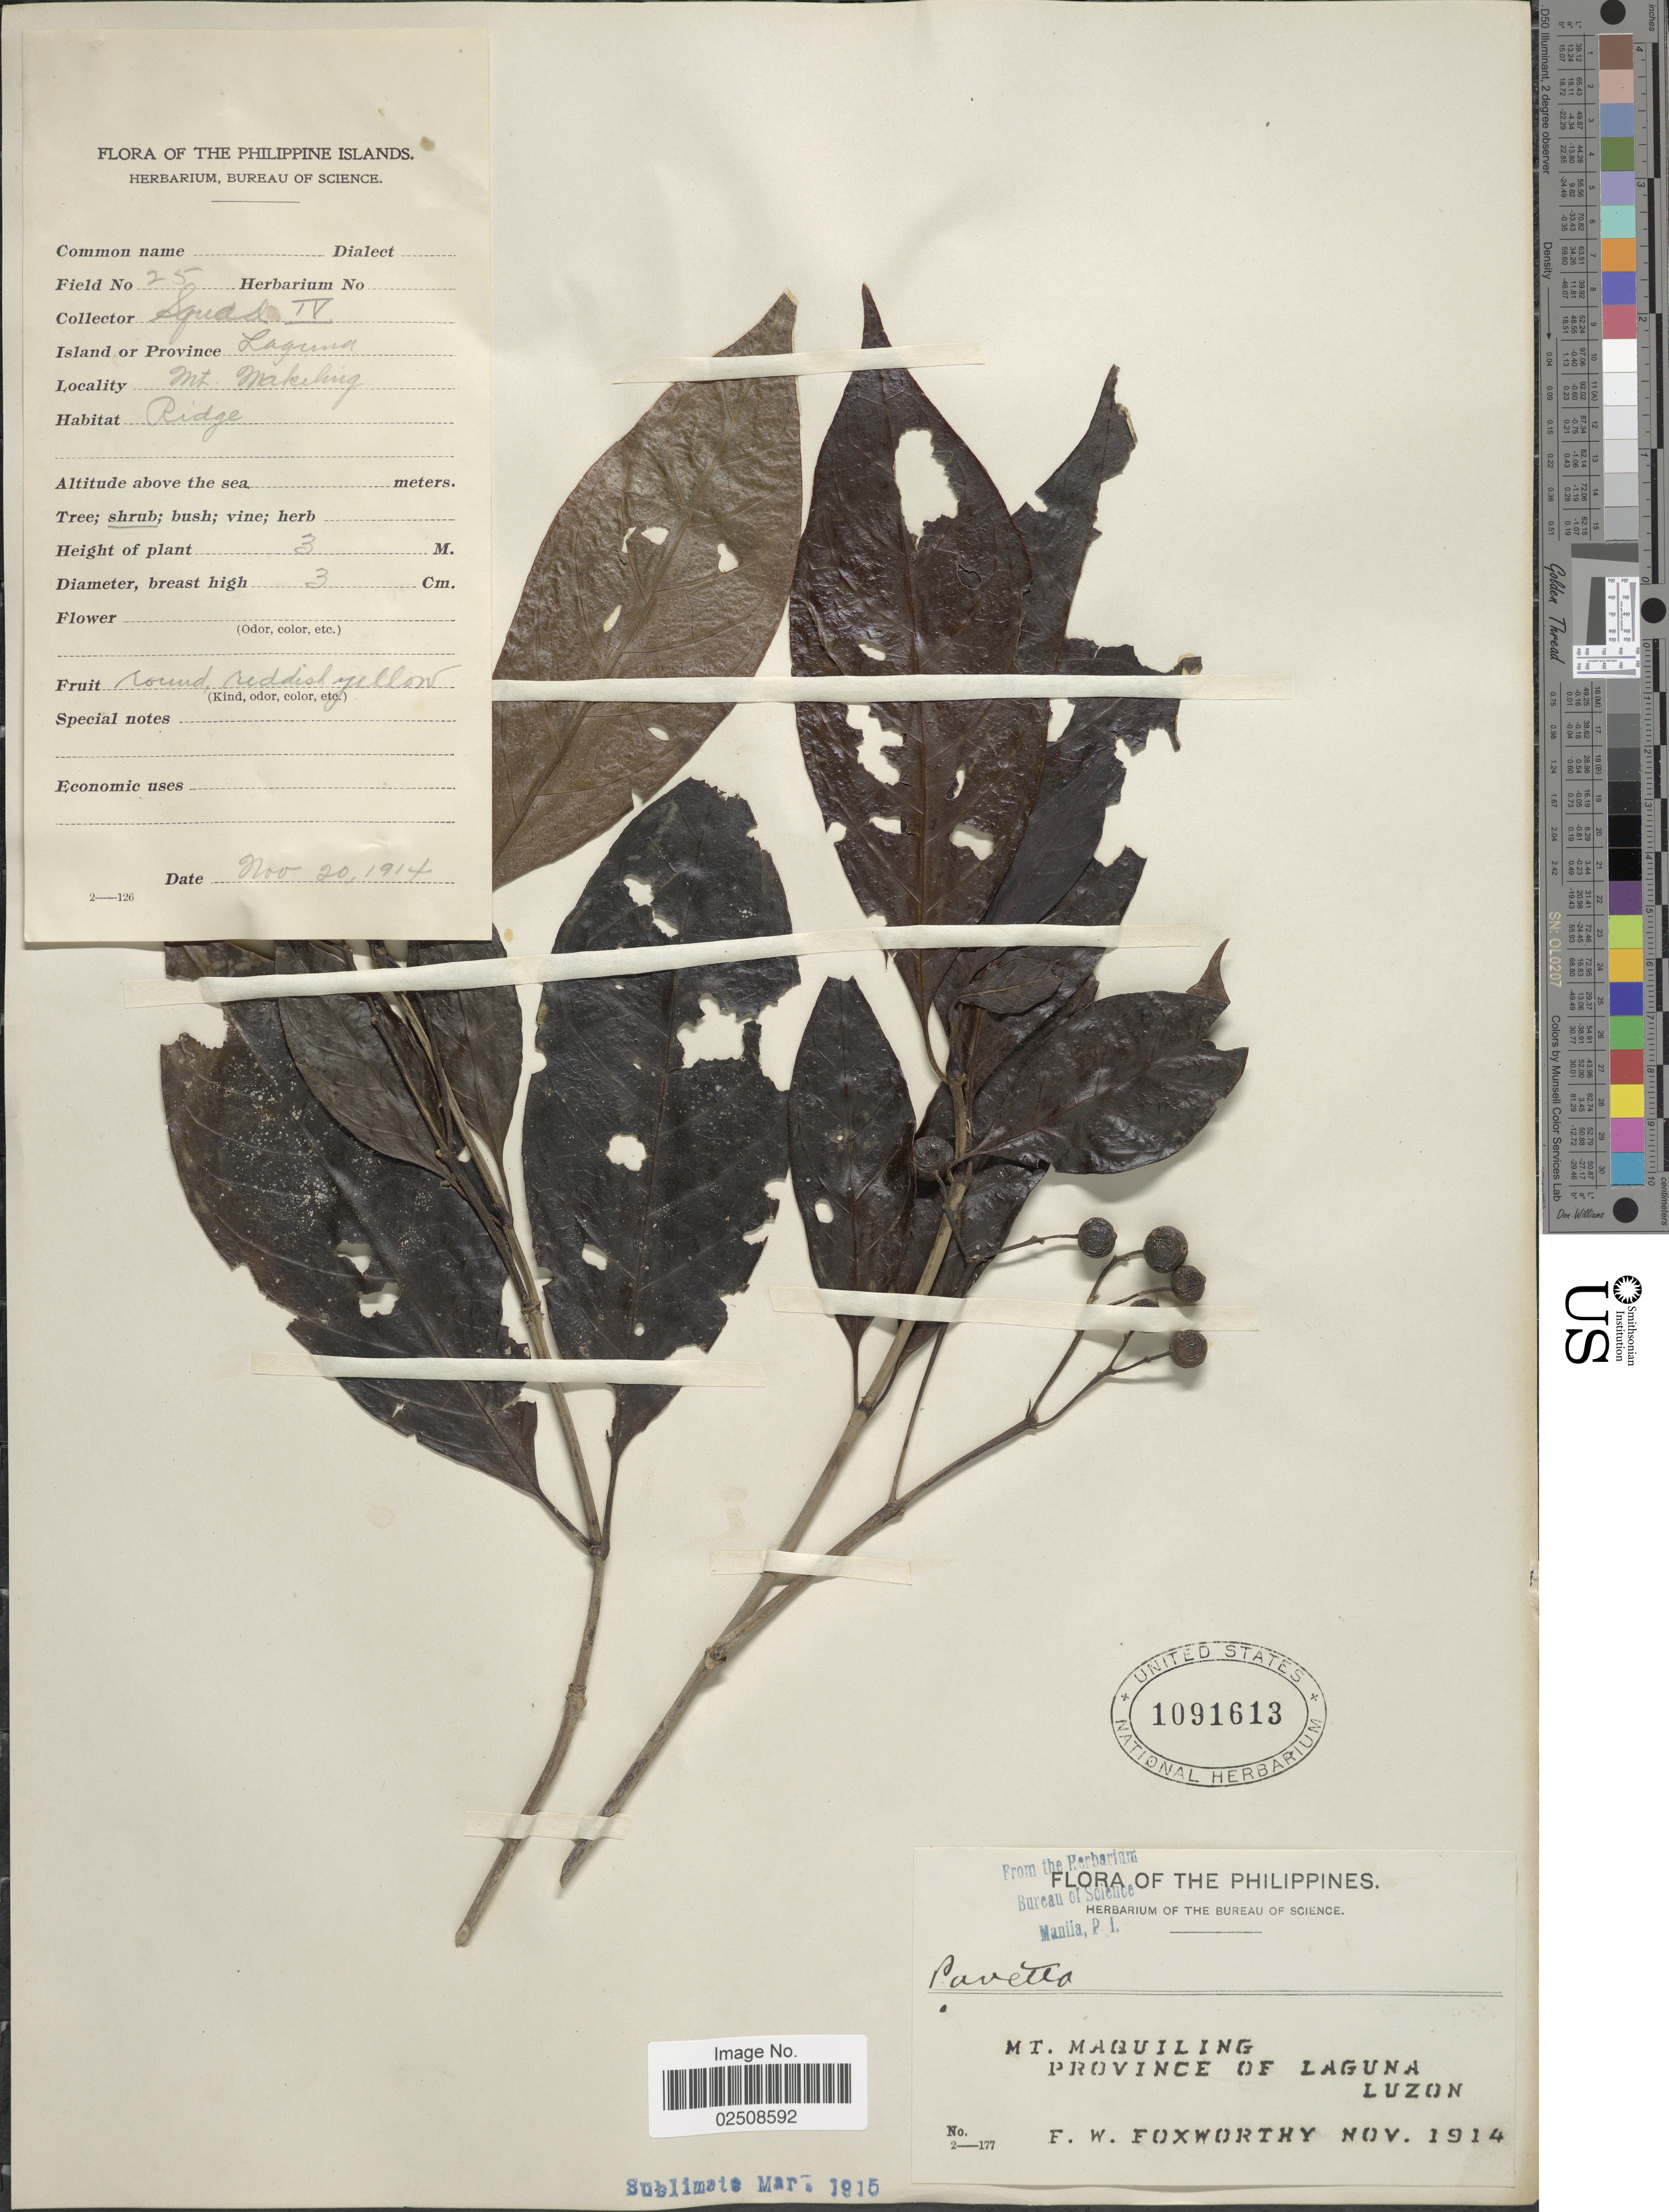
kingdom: Plantae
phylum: Tracheophyta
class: Magnoliopsida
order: Gentianales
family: Rubiaceae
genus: Pavetta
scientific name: Pavetta sp.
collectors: F. W. Foxworthy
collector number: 25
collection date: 1914-11-20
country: Philippines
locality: Mt. Maquiling, Province of Laguna, Luzon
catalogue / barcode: US 1091613